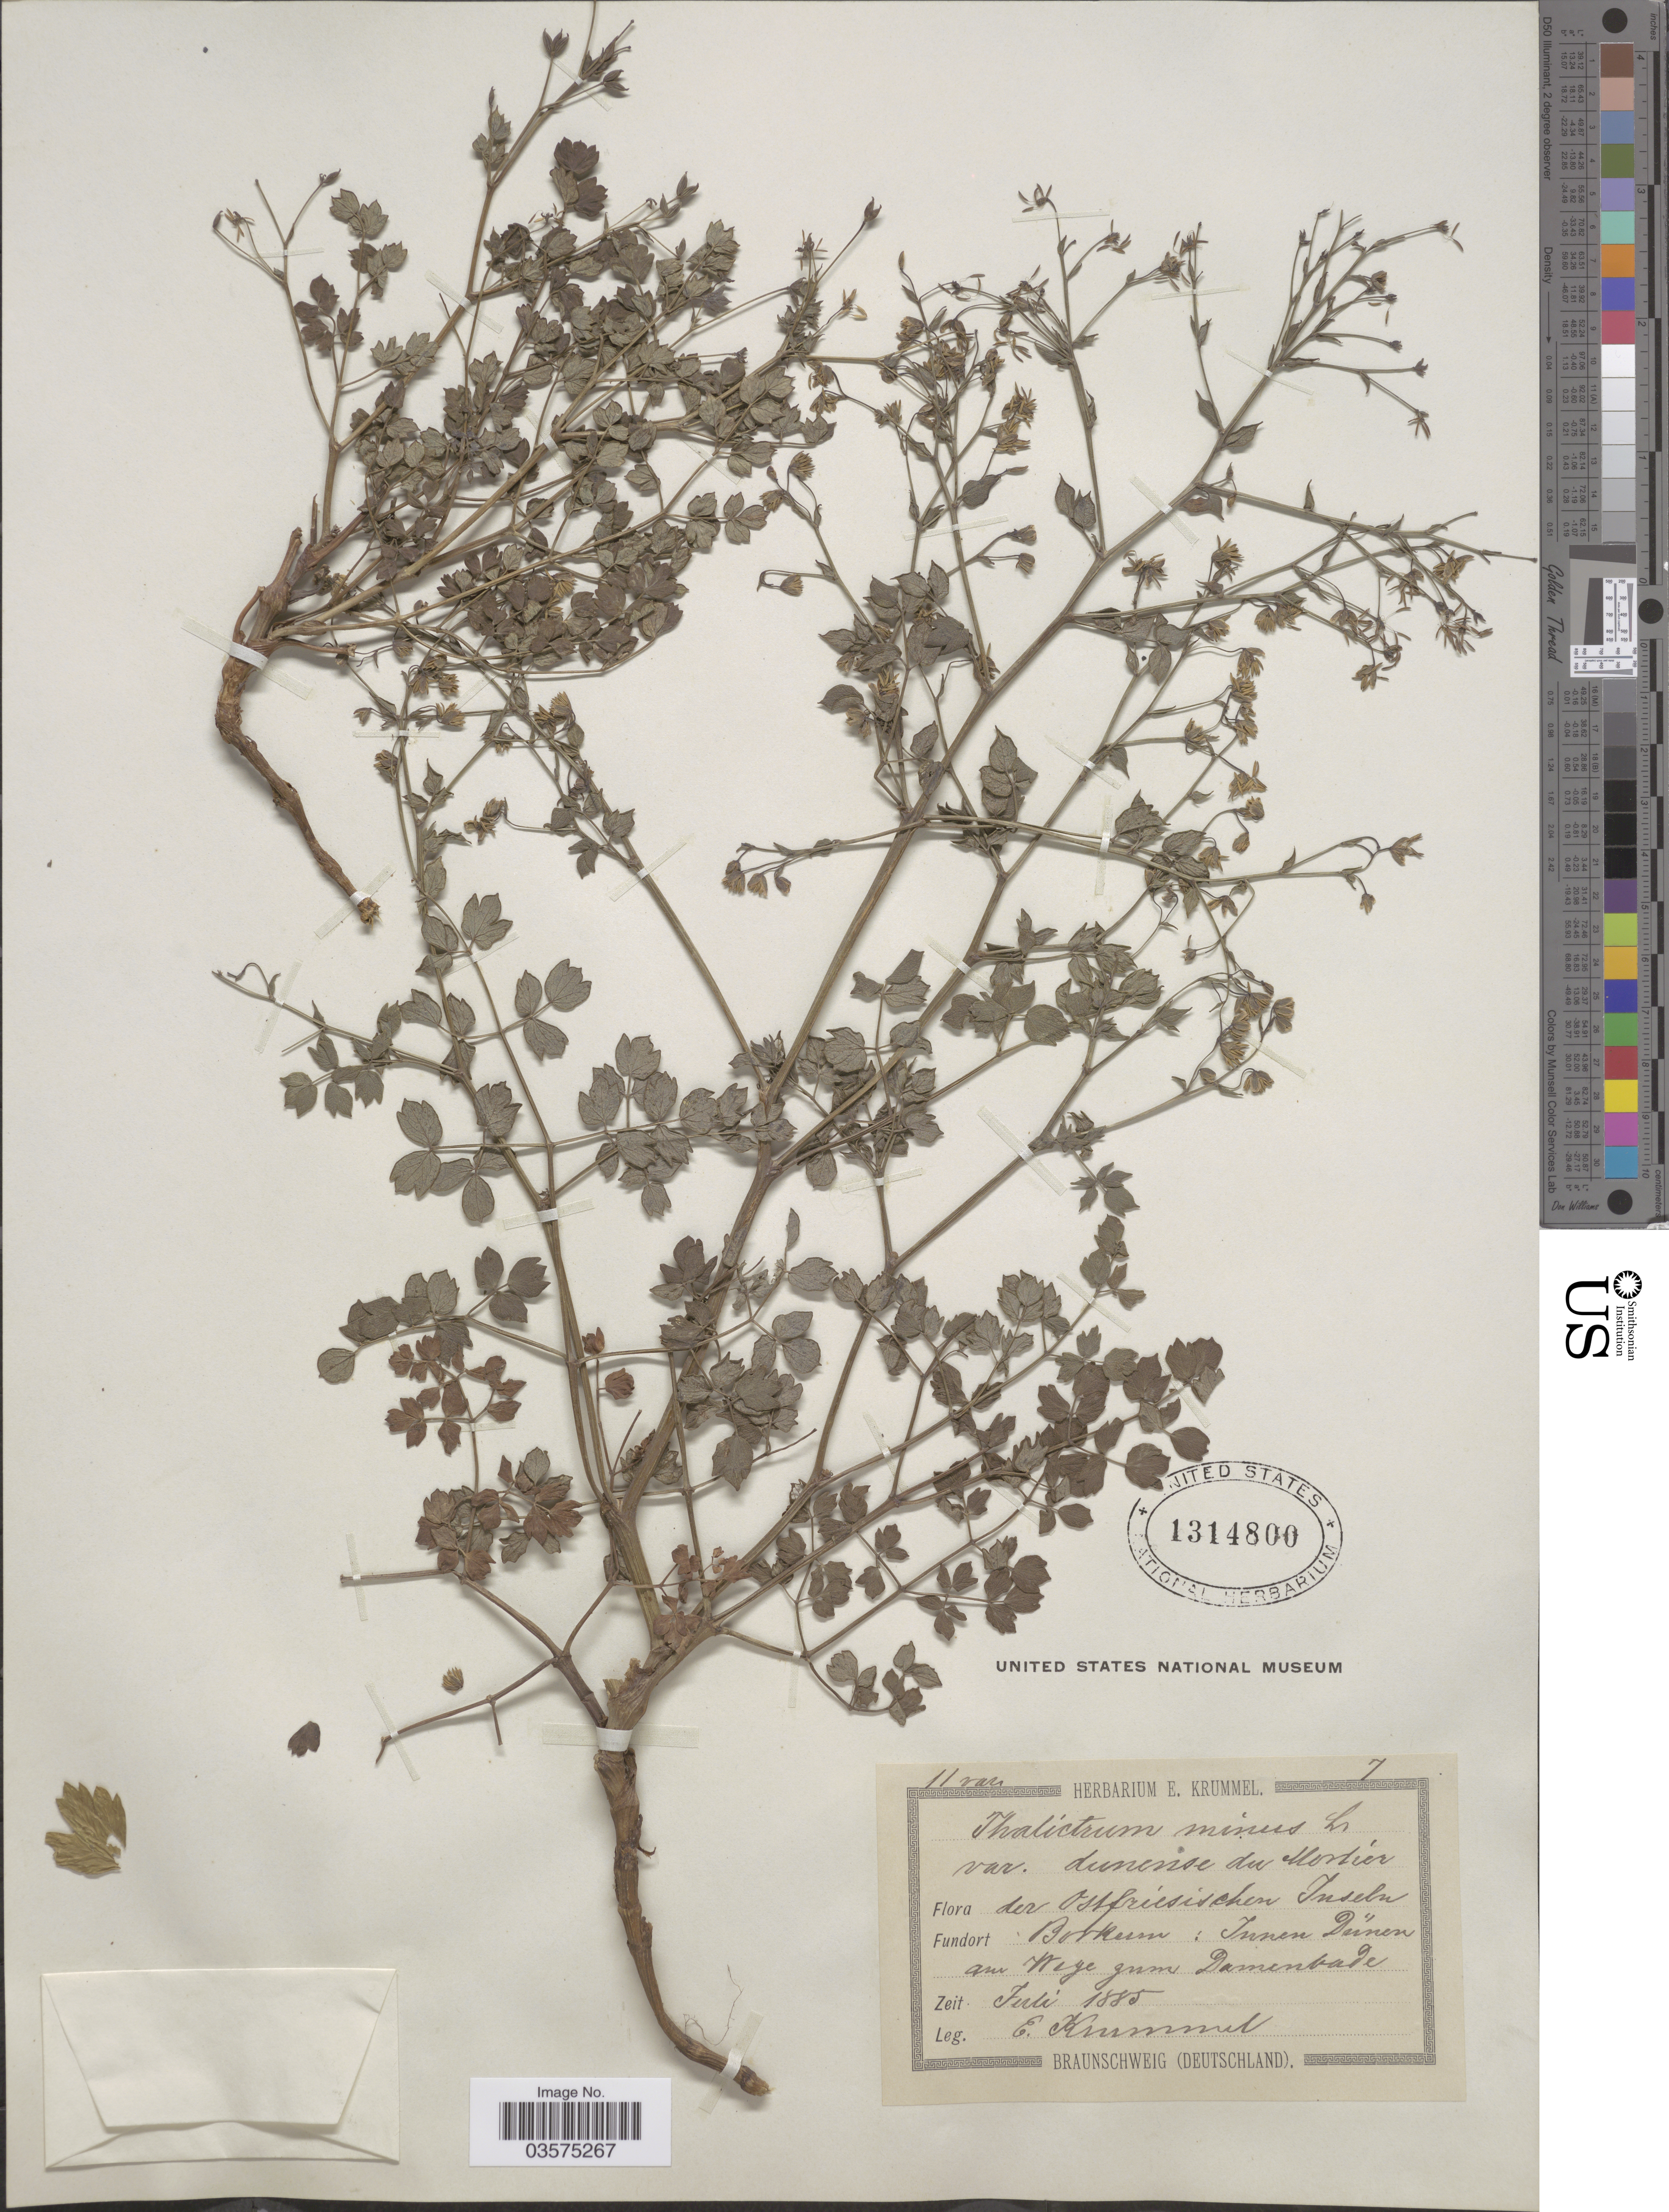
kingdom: Plantae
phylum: Tracheophyta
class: Magnoliopsida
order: Ranunculales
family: Ranunculaceae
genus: Thalictrum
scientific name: Thalictrum minus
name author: L.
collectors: E. Krummel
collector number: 7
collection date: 1885-07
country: Germany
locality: Der Ostfriesischen Inseln. Borkerm: Innen Dernen am Wege gum Damenbade. [interpreted]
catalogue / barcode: US 1314800